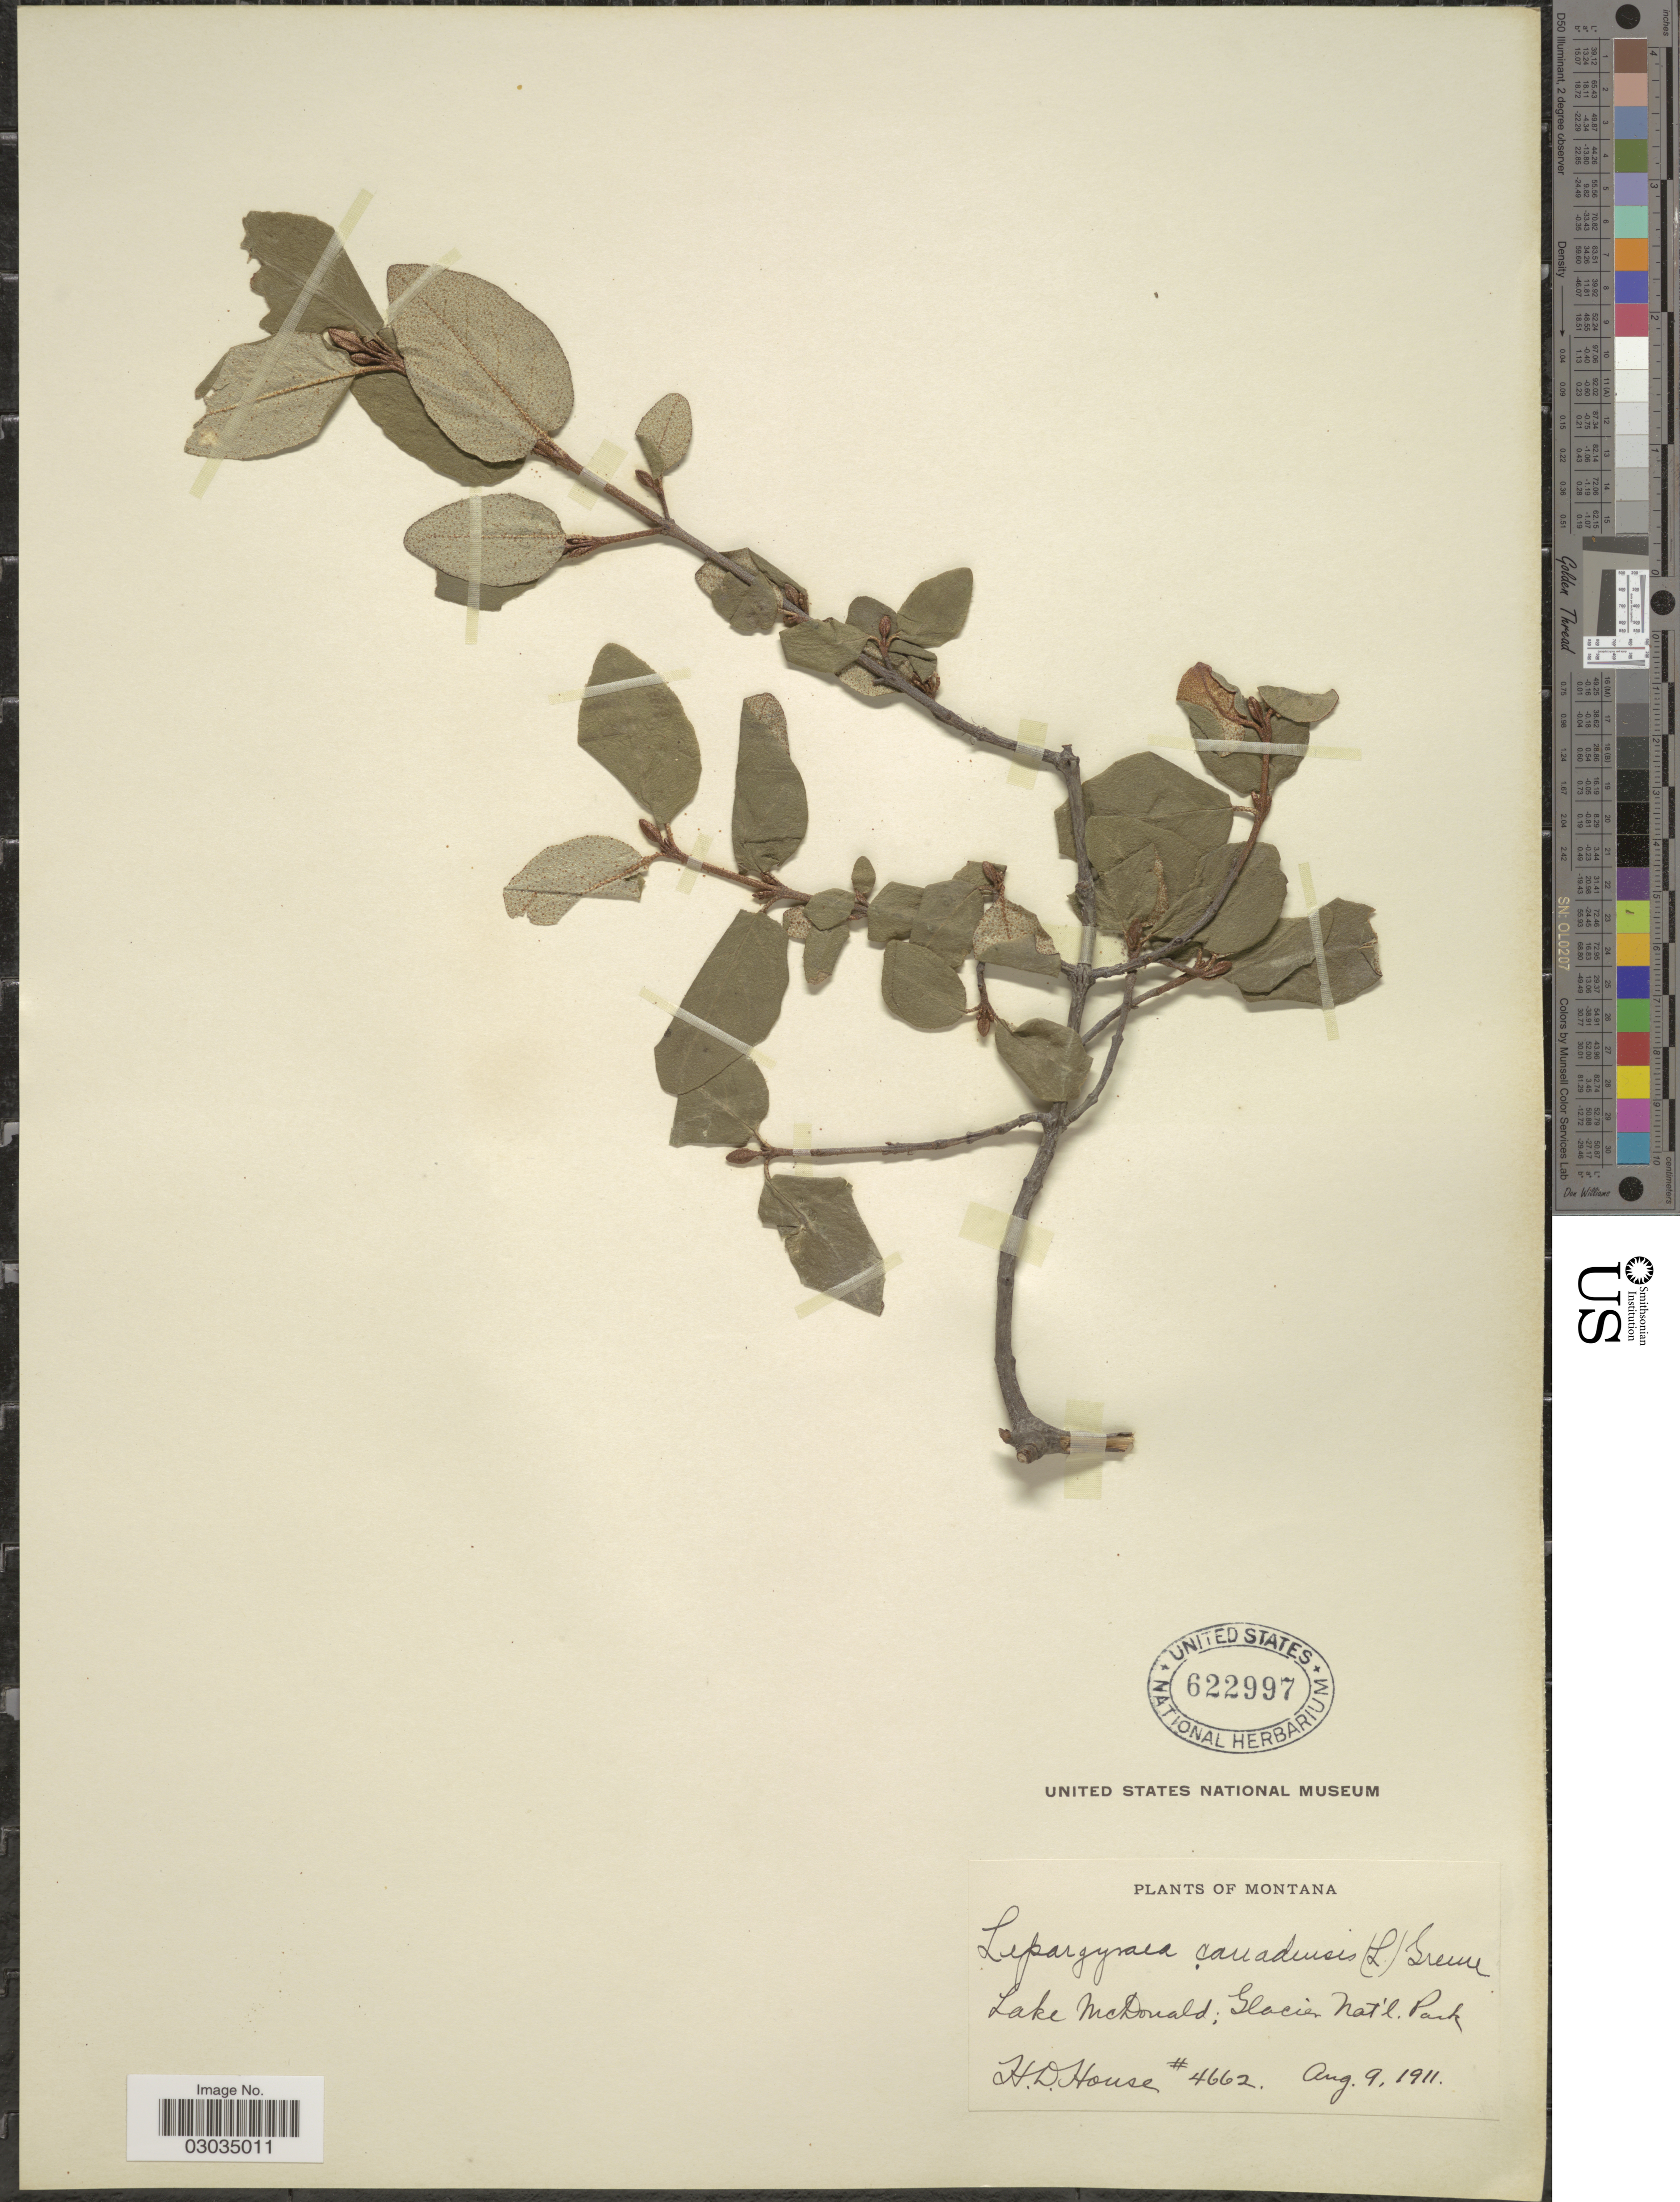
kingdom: Plantae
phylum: Tracheophyta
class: Magnoliopsida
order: Rosales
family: Elaeagnaceae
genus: Shepherdia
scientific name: Shepherdia canadensis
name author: (L.) Nutt.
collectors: H. D. House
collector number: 4662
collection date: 1911-08-09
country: United States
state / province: Montana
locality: Lake McDonald, Glacier Nat'l Park.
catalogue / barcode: US 622997